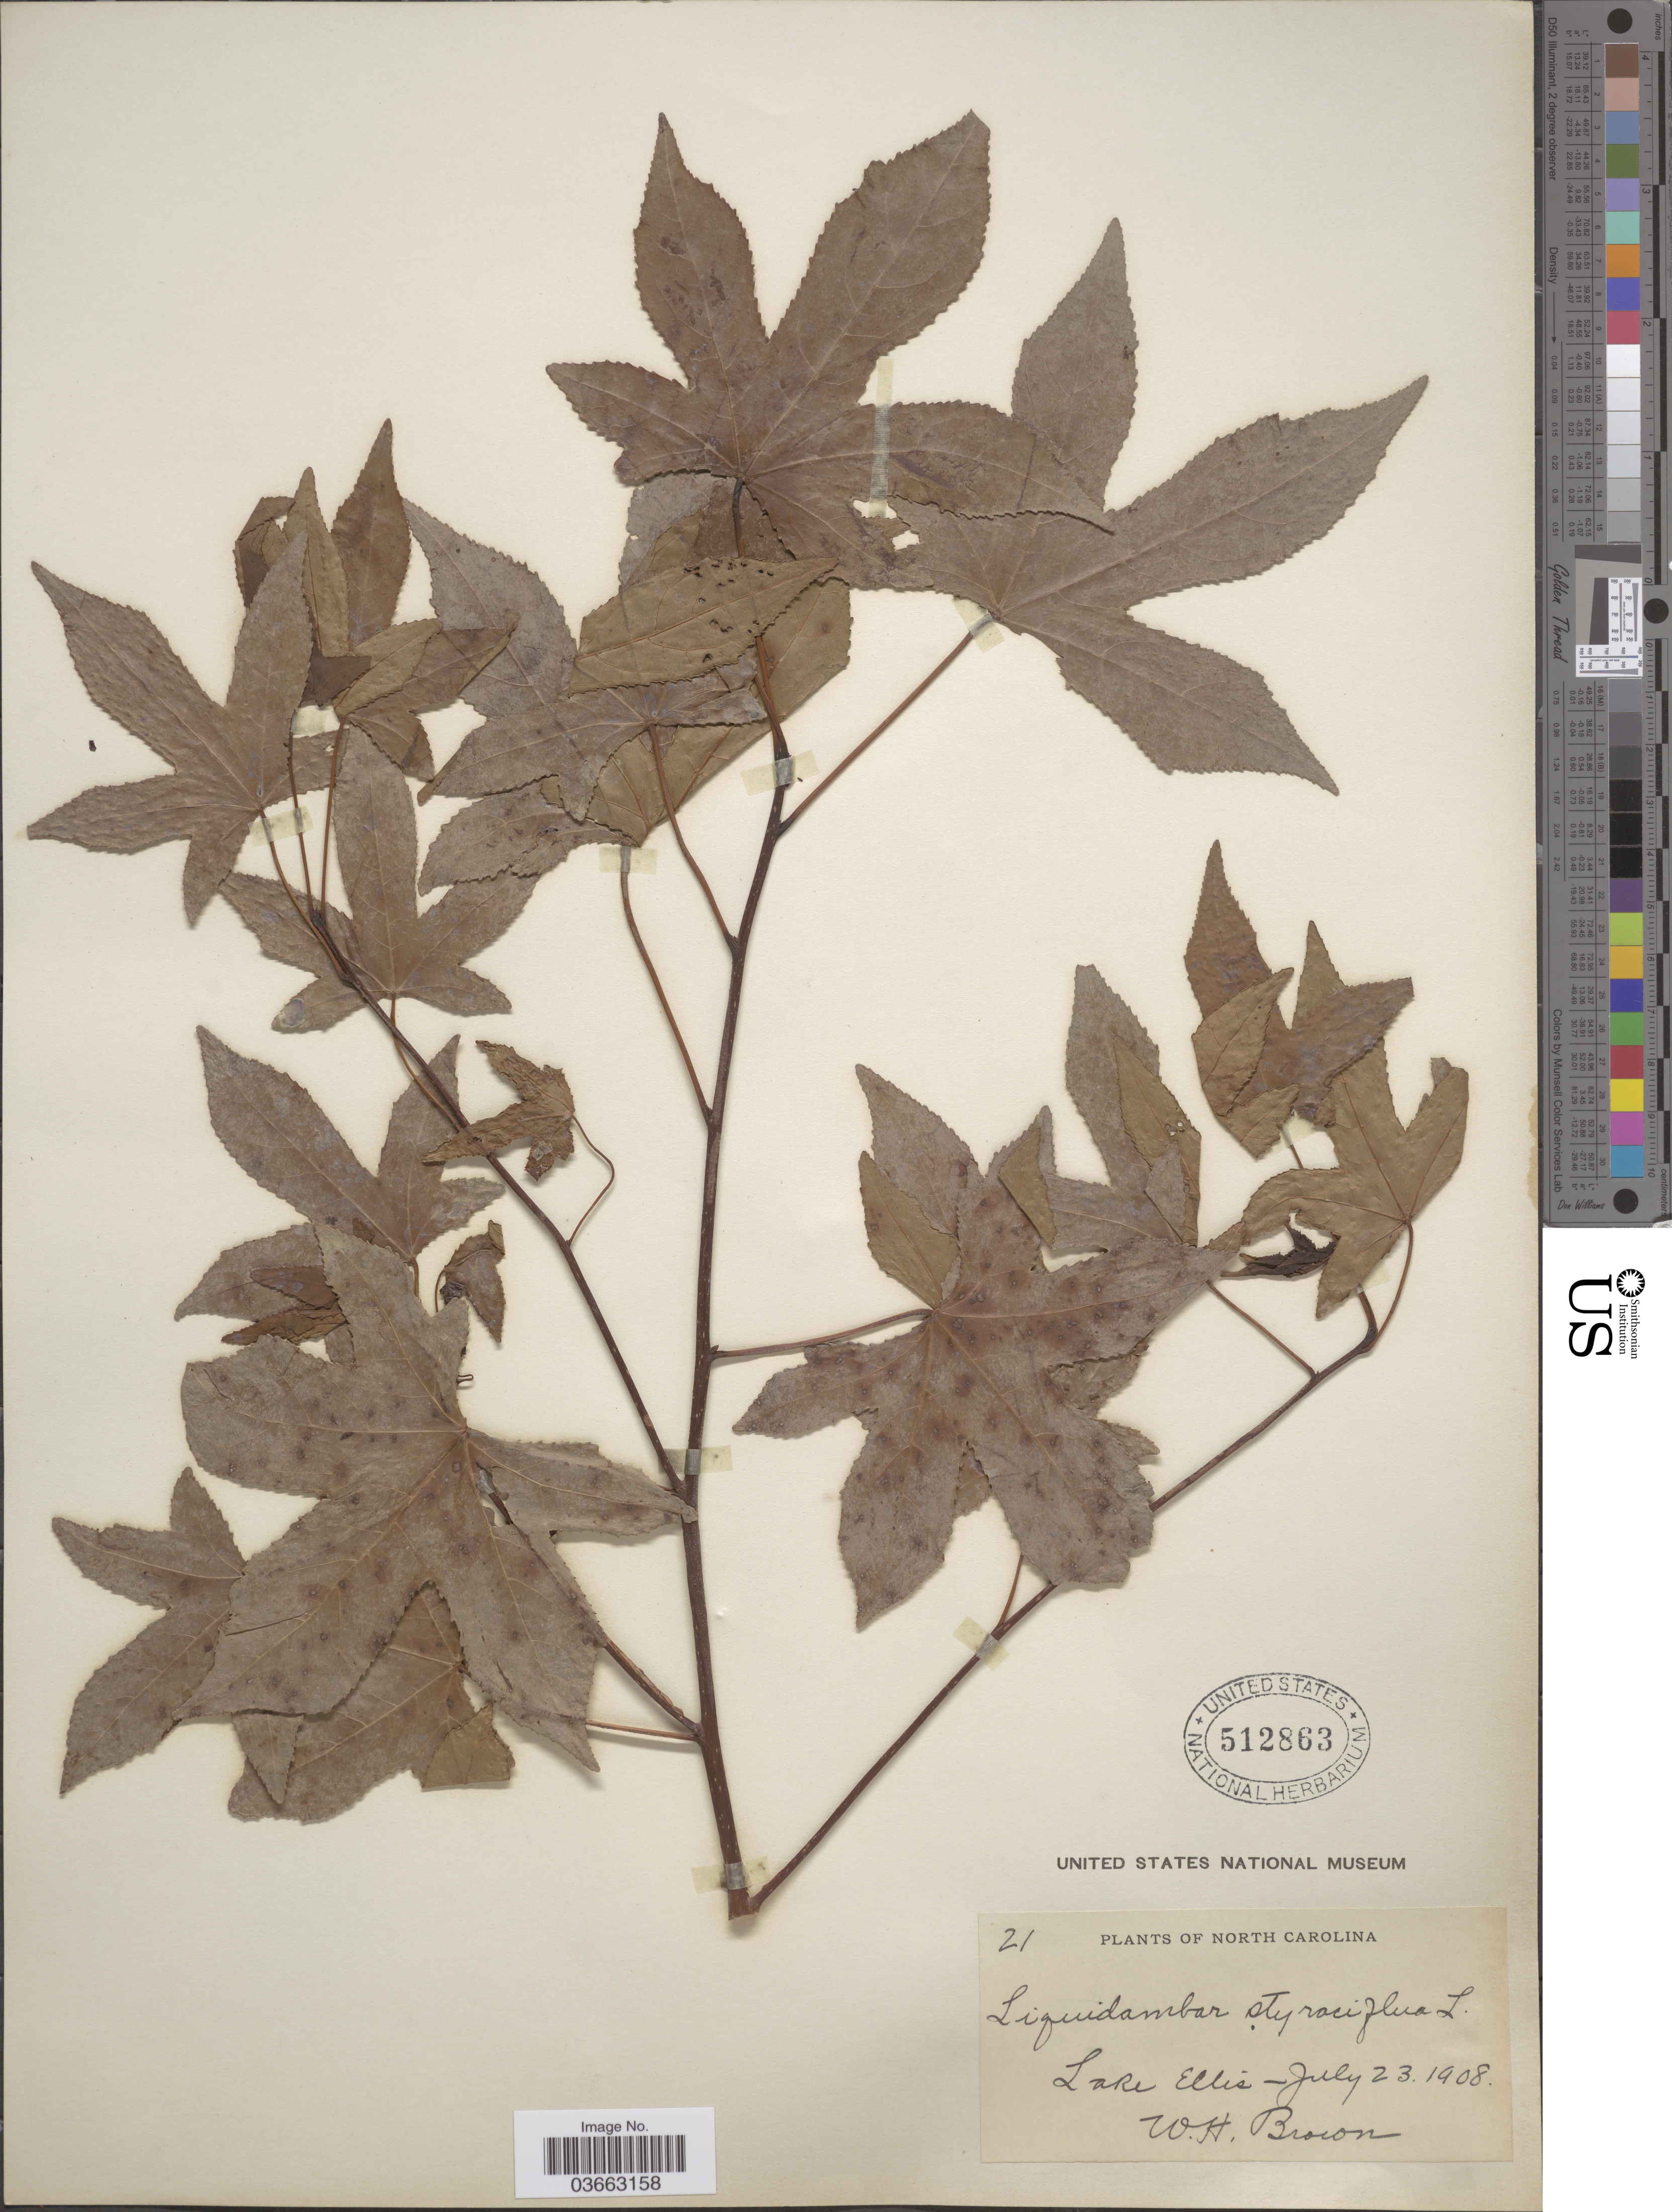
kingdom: Plantae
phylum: Tracheophyta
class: Magnoliopsida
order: Saxifragales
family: Altingiaceae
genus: Liquidambar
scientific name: Liquidambar styraciflua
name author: L.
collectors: W. H. Brown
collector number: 21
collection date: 1908-07-23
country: United States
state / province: North Carolina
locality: Lake Ellis.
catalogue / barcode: US 512863